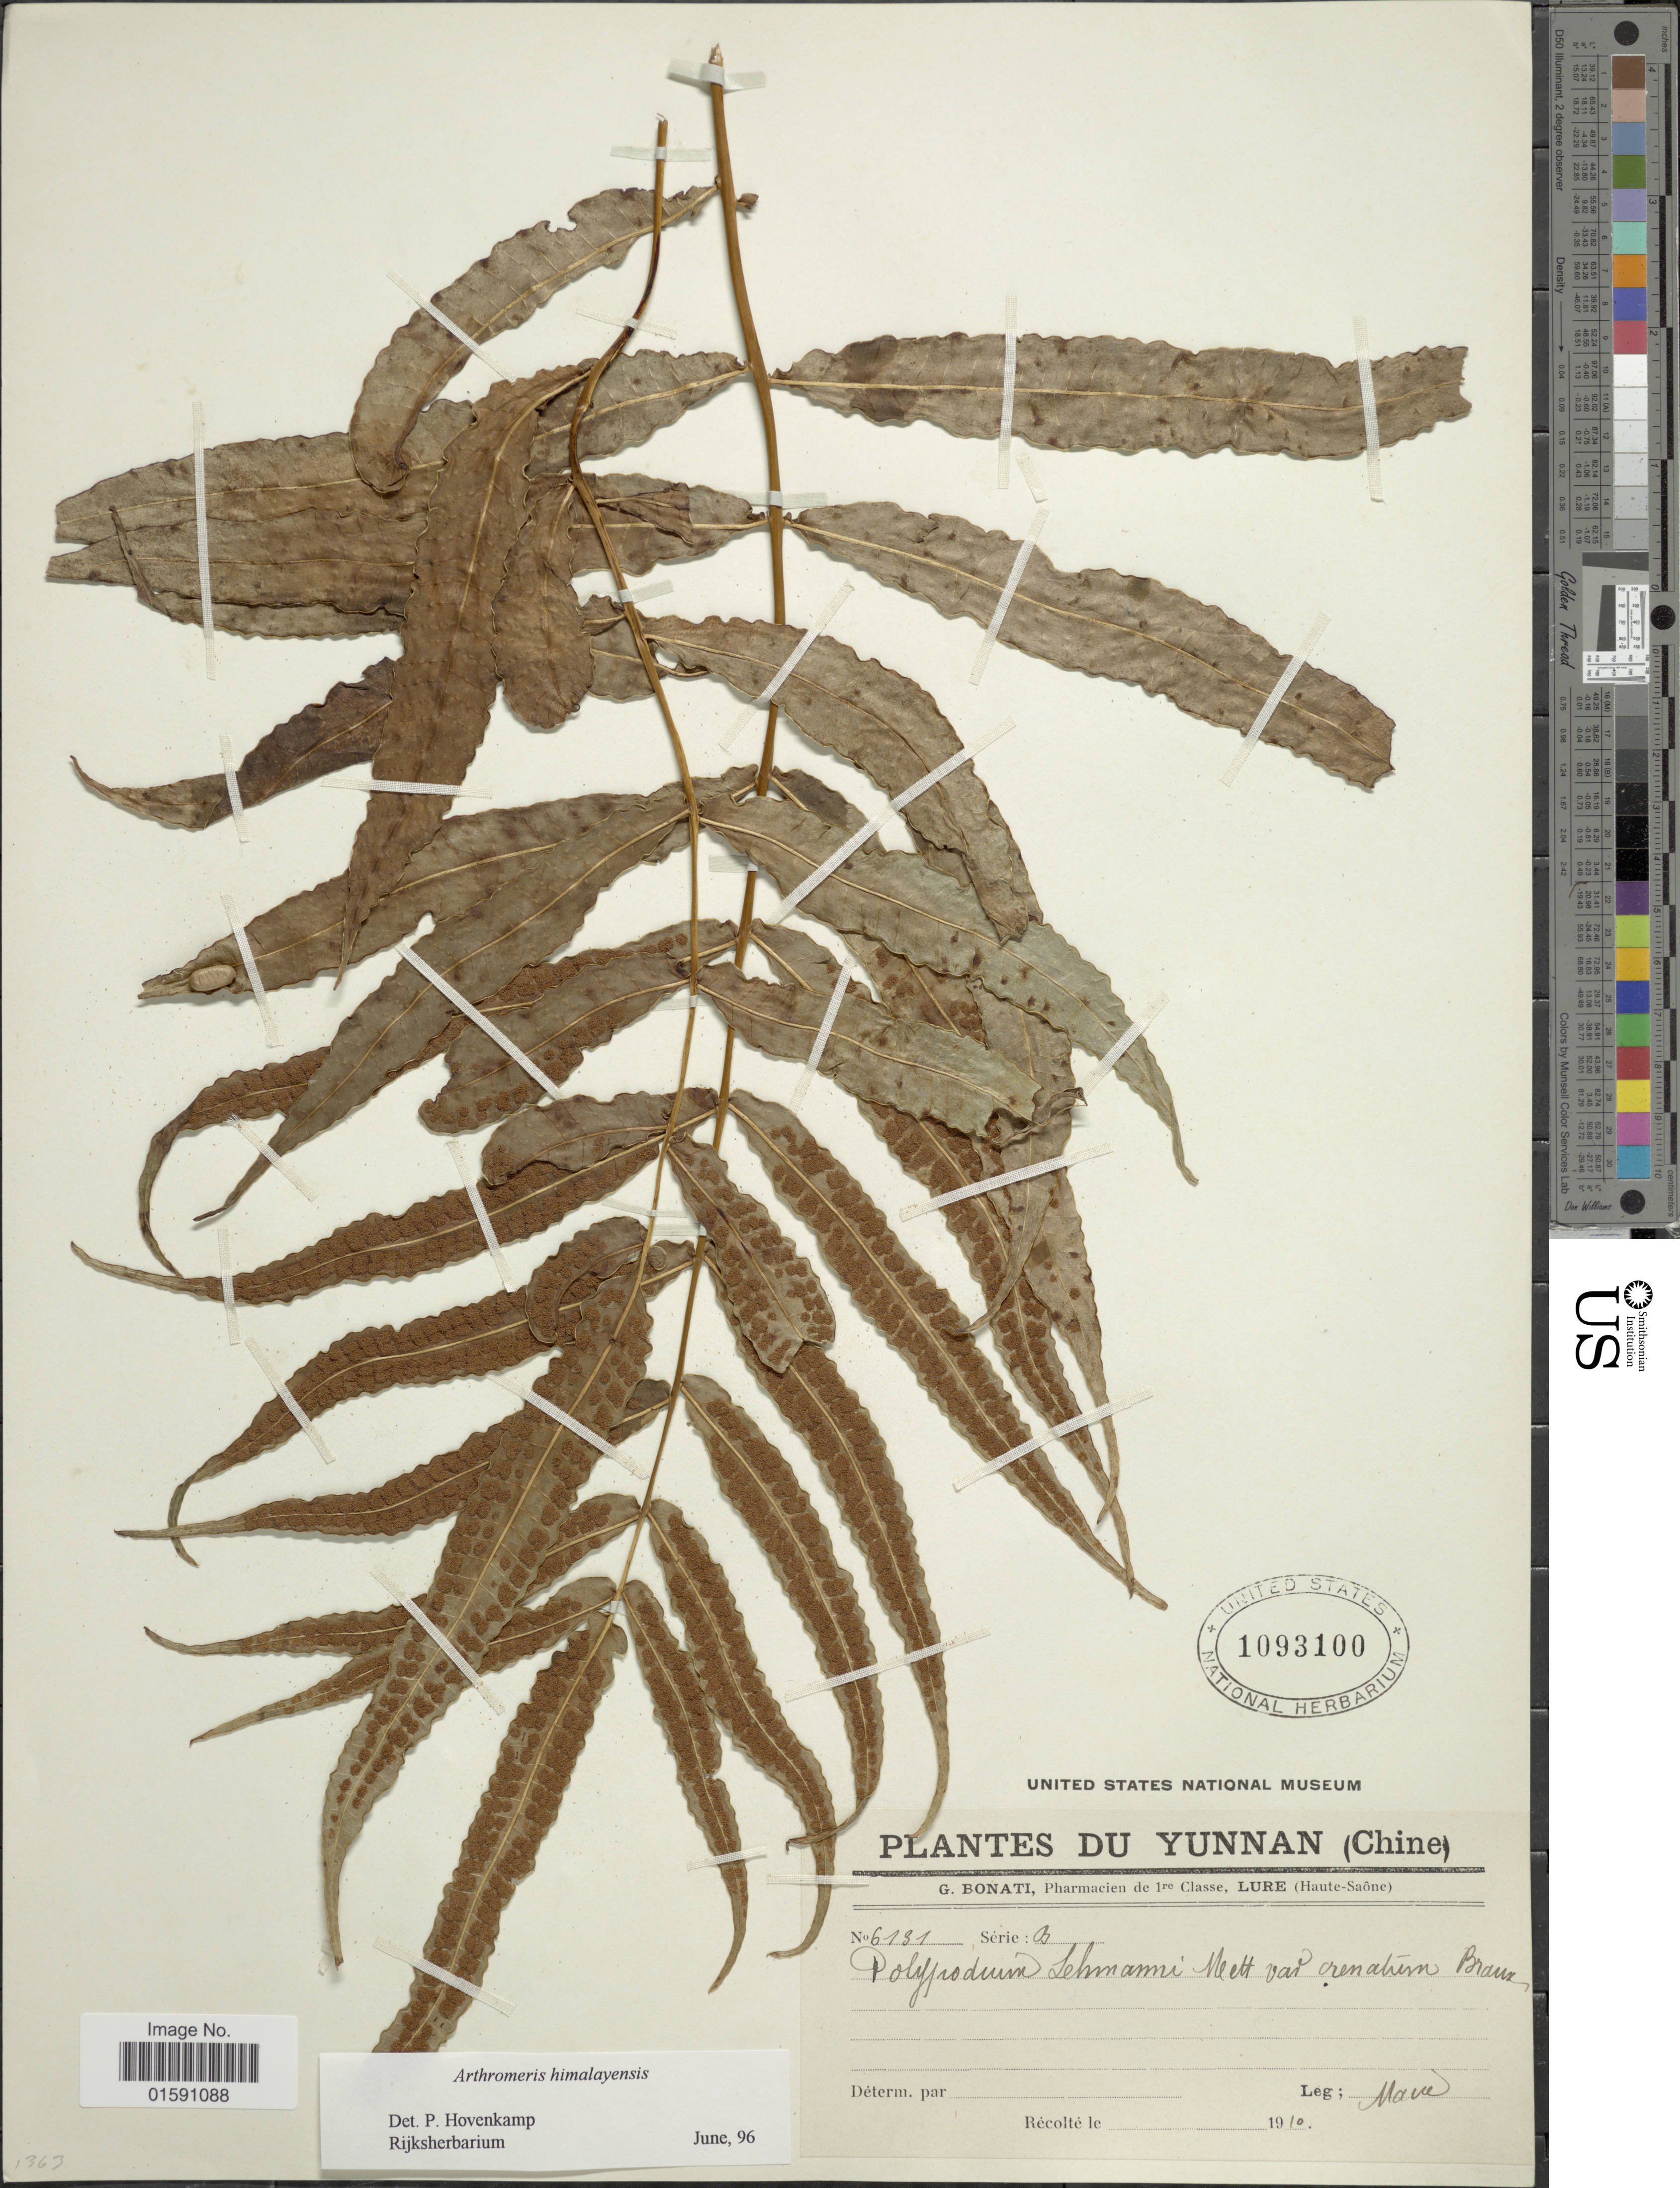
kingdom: Plantae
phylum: Tracheophyta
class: Polypodiopsida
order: Polypodiales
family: Polypodiaceae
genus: Arthromeris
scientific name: Arthromeris himalayensis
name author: (Hook.) Ching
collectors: G. Bonati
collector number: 6131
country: China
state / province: Yunnan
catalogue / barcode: US 1093100